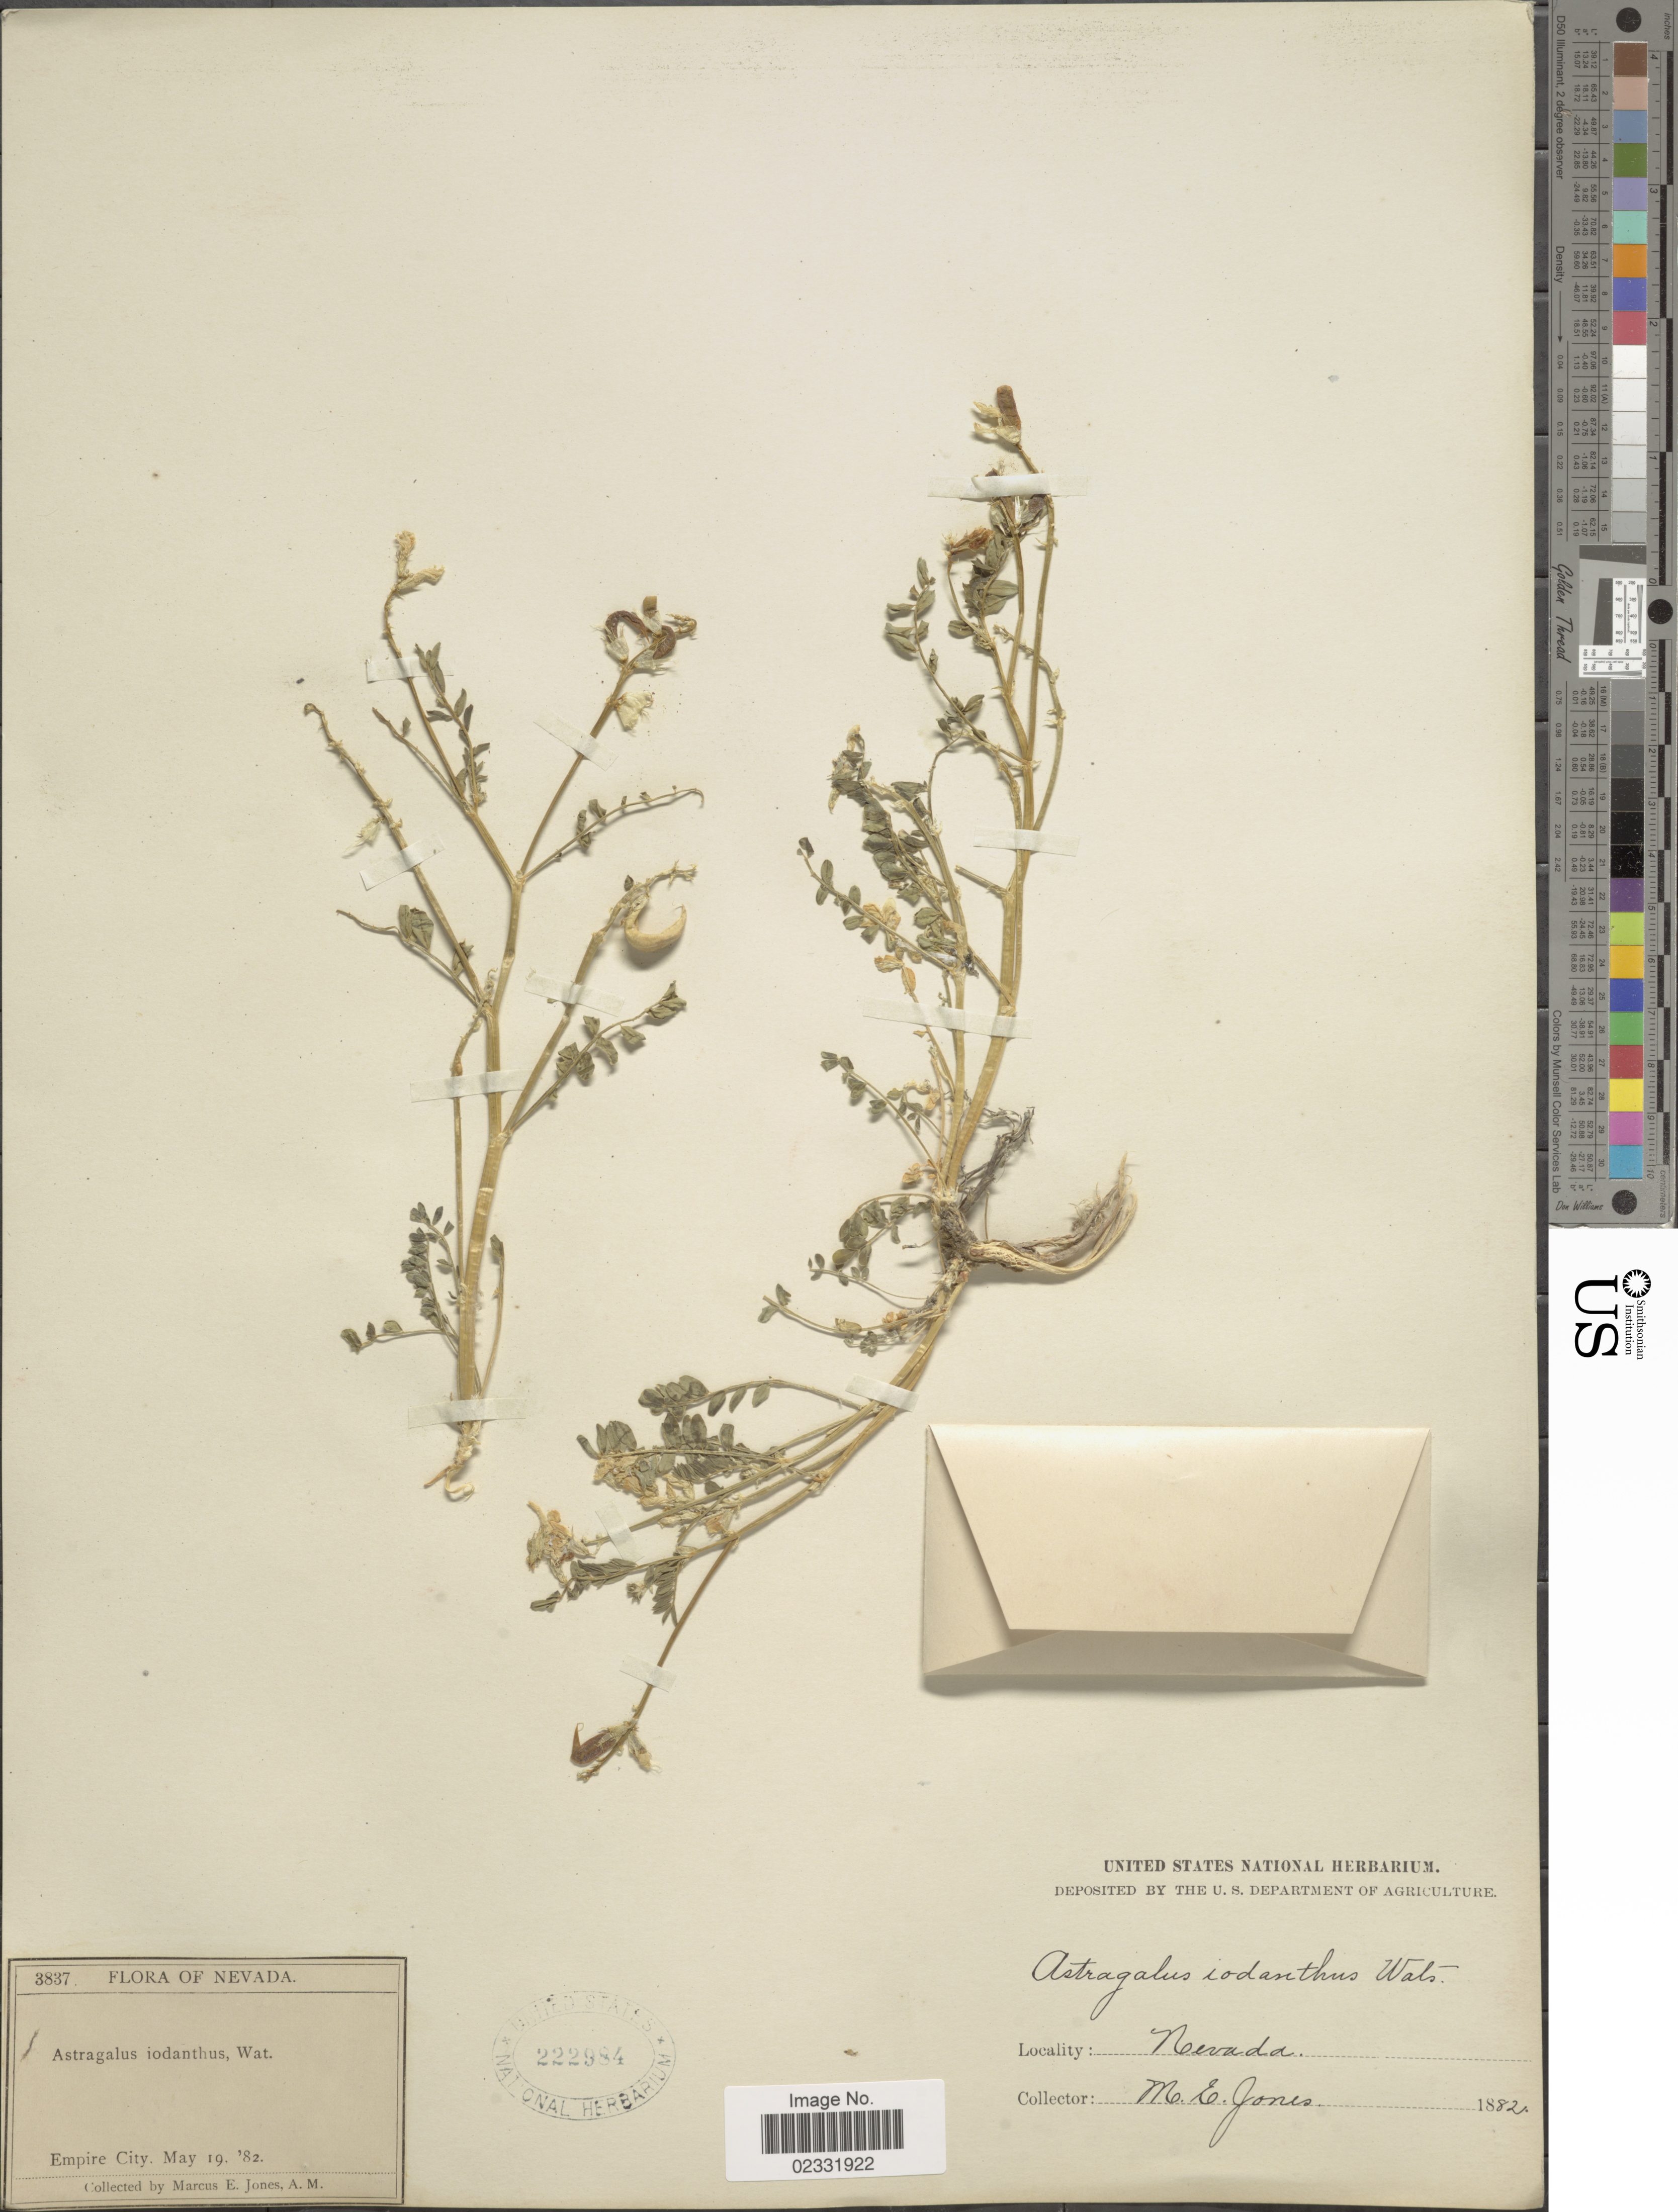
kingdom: Plantae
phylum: Tracheophyta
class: Magnoliopsida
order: Fabales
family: Fabaceae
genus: Astragalus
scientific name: Astragalus iodanthus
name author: S. Watson in C. King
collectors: M. E. Jones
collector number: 3837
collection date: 1882-05-19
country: United States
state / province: Nevada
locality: Empire City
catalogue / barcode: US 222984